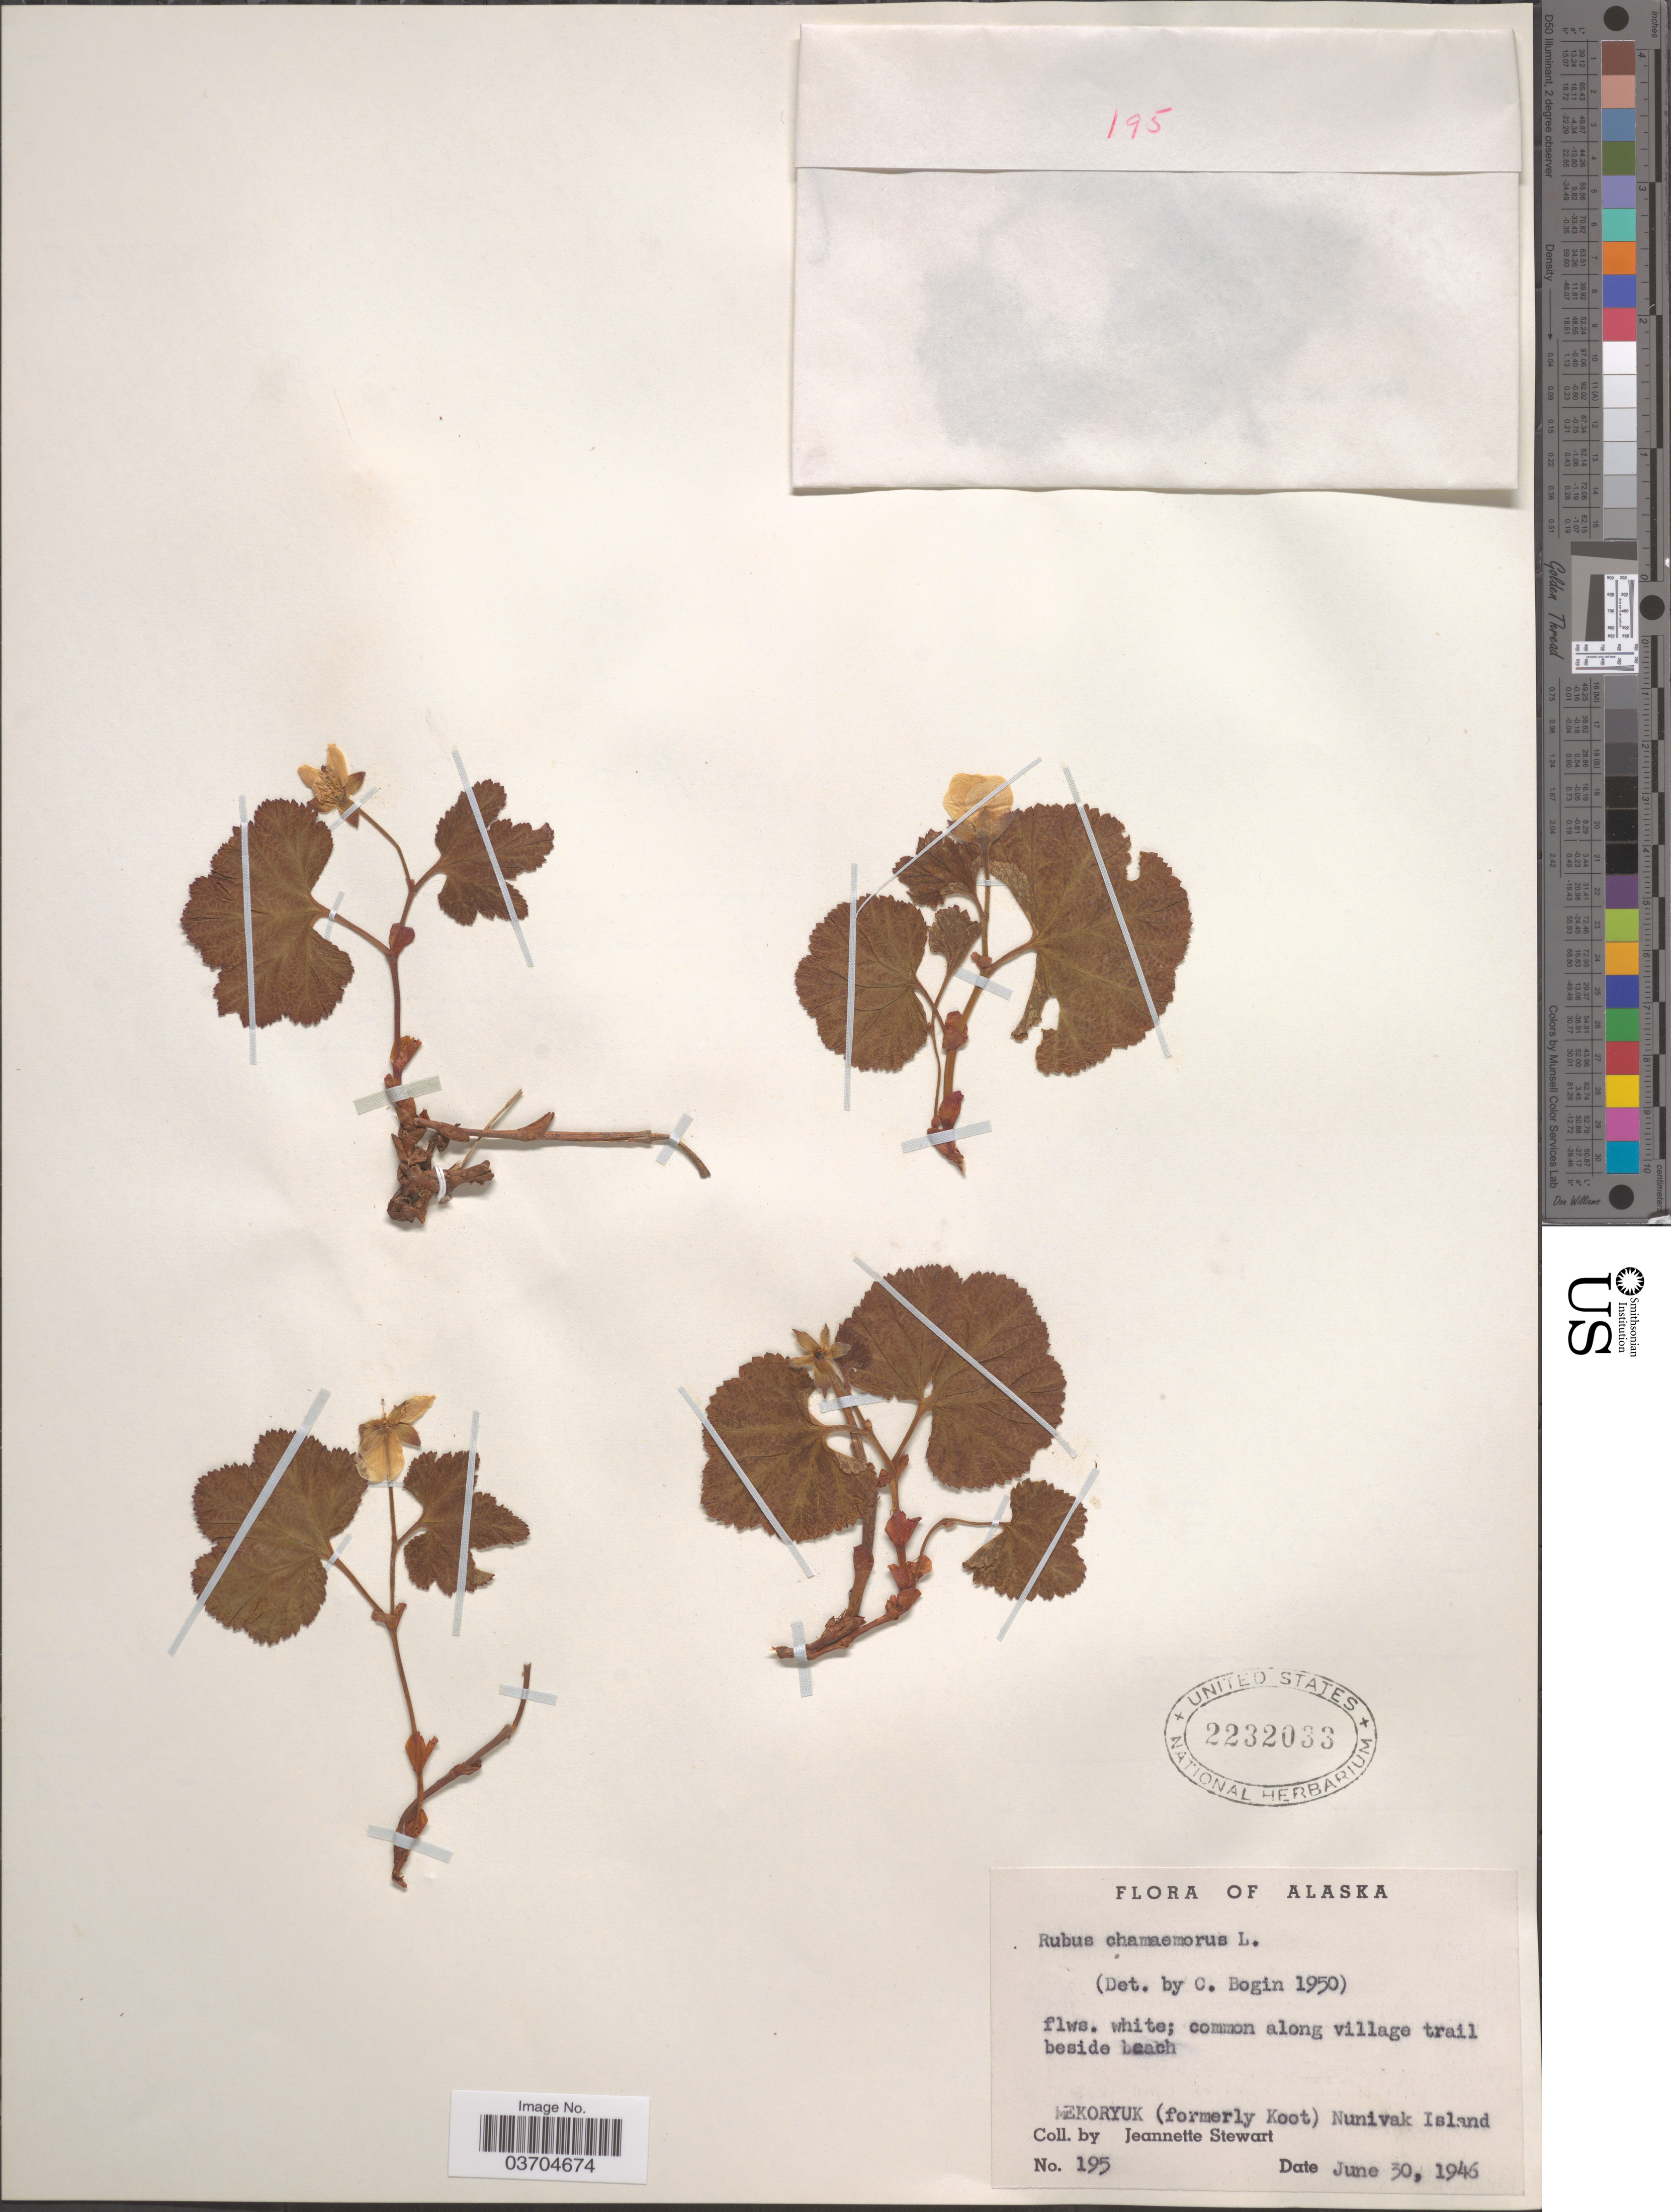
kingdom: Plantae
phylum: Tracheophyta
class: Magnoliopsida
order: Rosales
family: Rosaceae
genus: Rubus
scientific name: Rubus chamaemorus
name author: L.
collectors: J. Stewart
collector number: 195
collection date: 1946-06-30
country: United States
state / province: Alaska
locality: Along village trail beside beach. Mekoryuk (formerly Koot) Nunivak Island.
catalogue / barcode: US 2232033